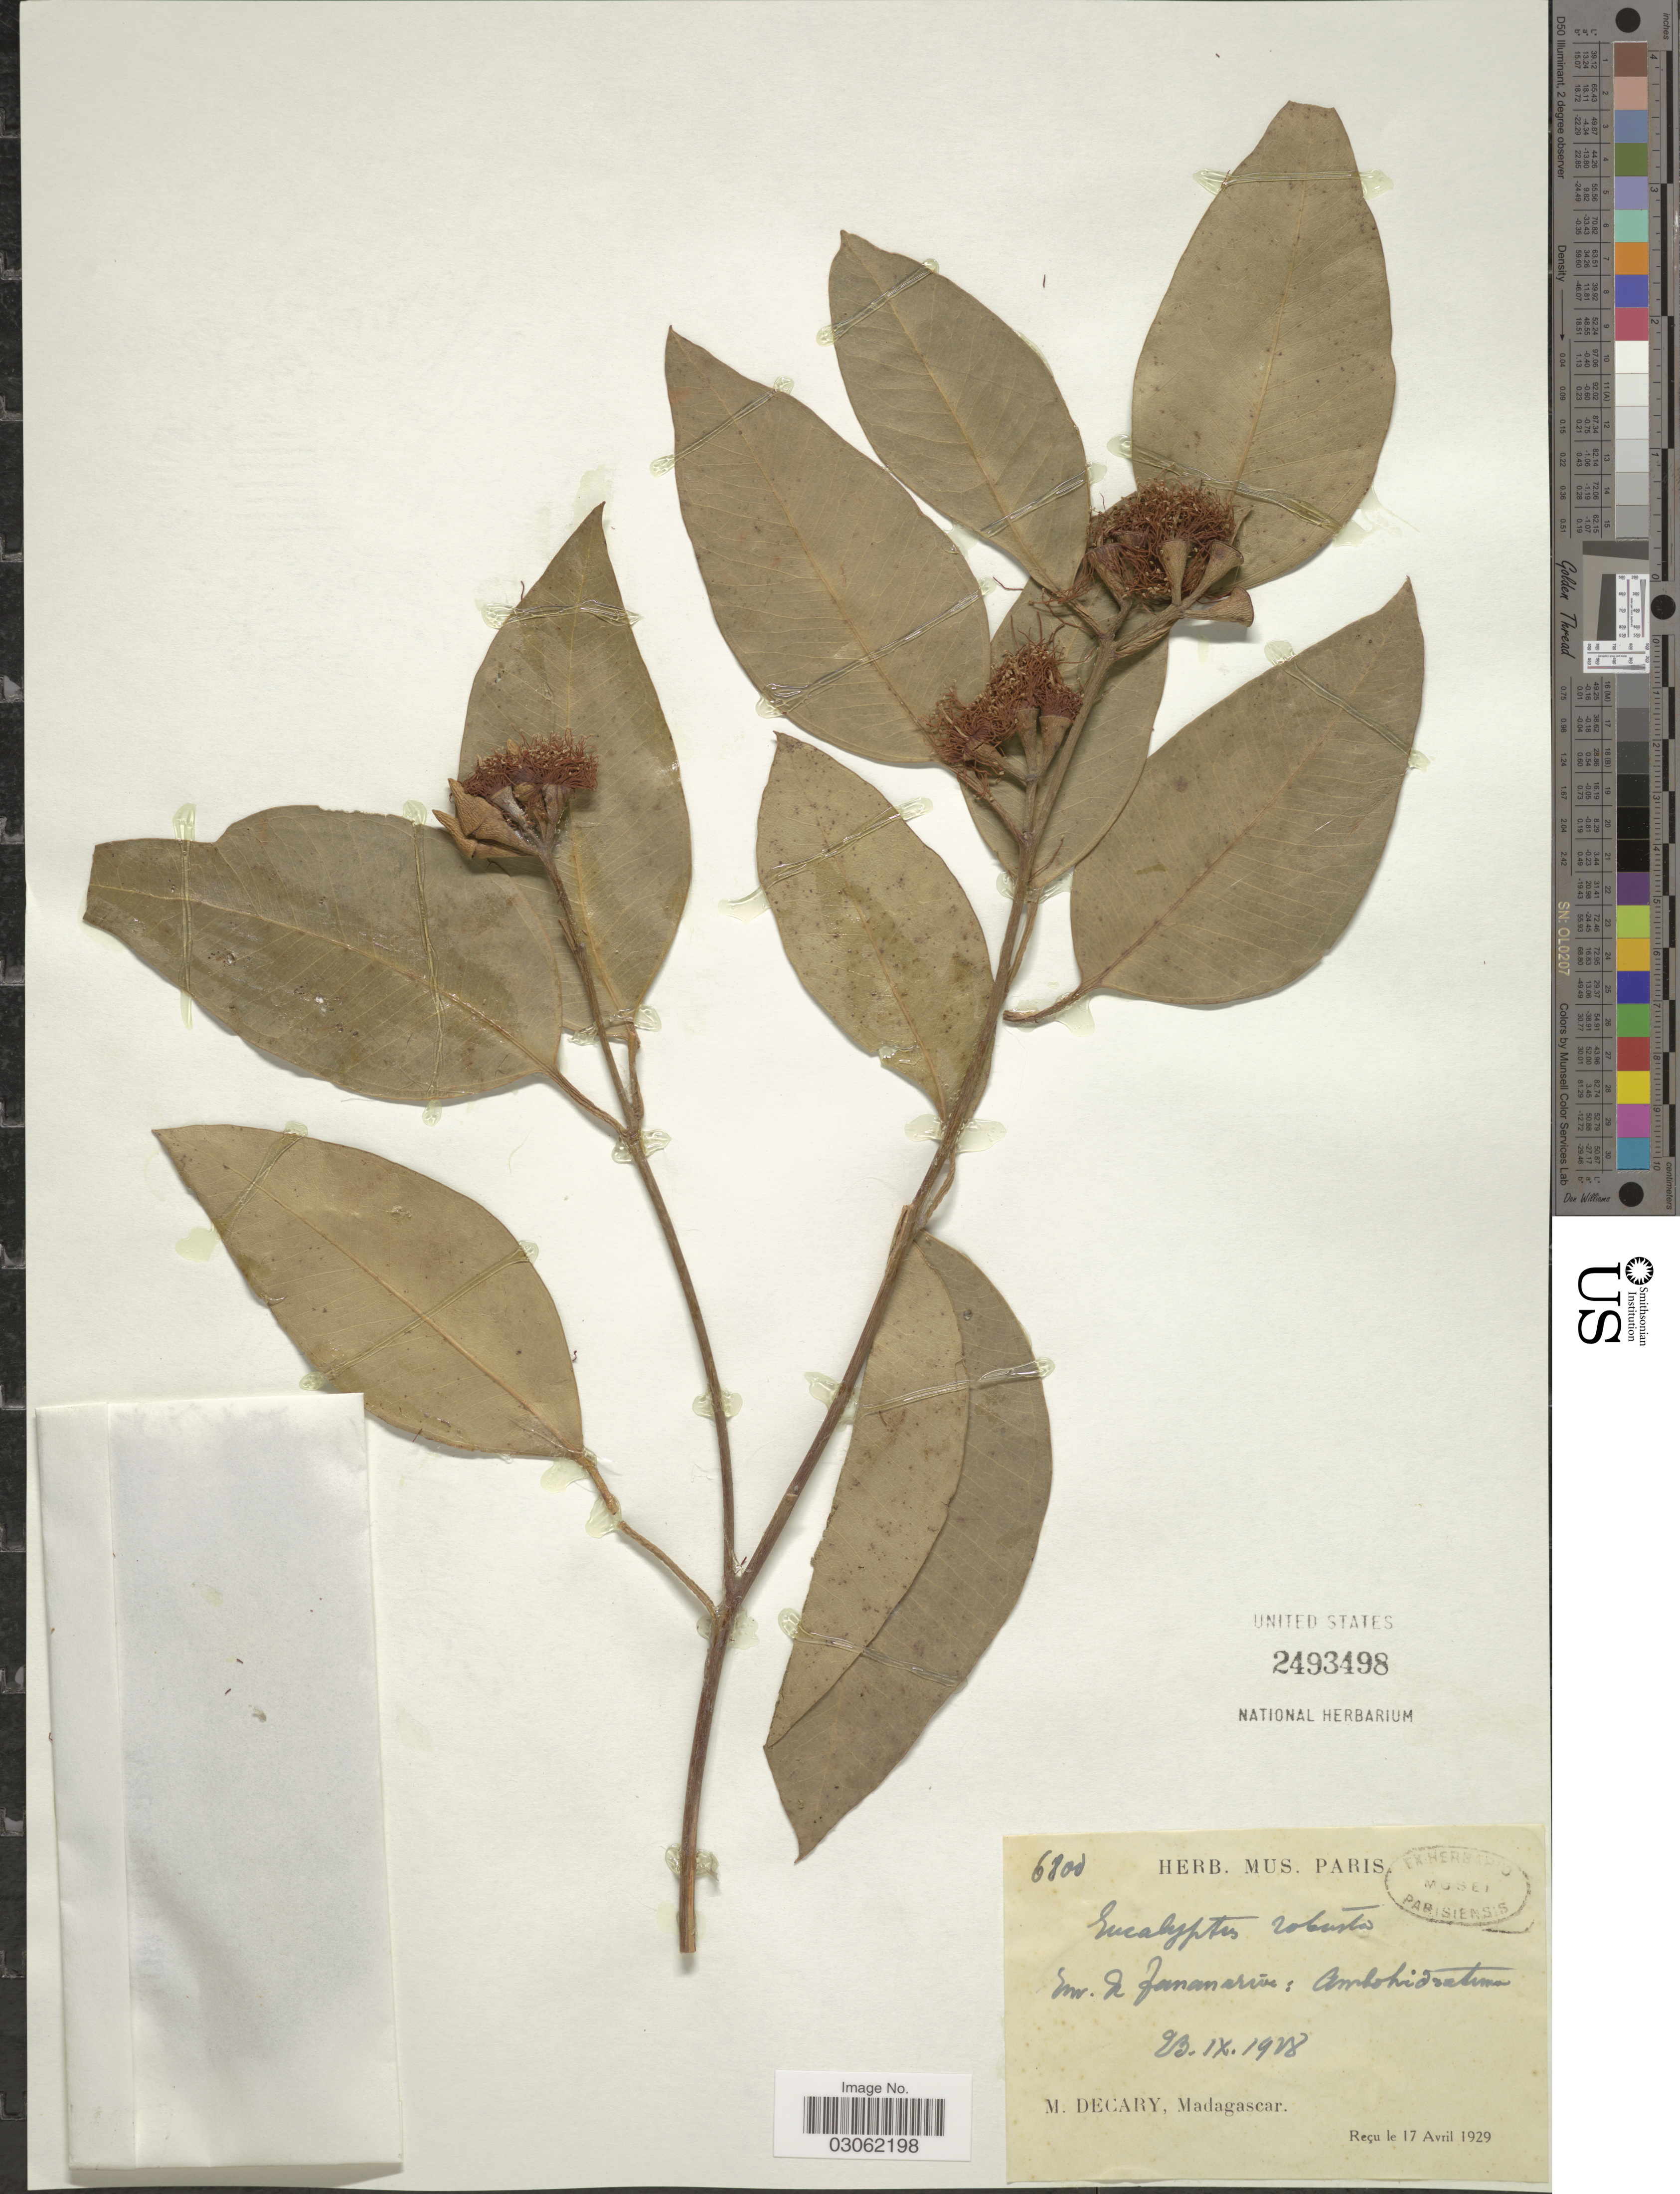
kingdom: Plantae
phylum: Tracheophyta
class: Magnoliopsida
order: Myrtales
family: Myrtaceae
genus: Eucalyptus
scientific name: Eucalyptus robusta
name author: Sm.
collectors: R. Decary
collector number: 6800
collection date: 1928-09-23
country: Madagascar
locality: Nr. de Tananarive: Ambohidratrimo.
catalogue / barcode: US 2493498